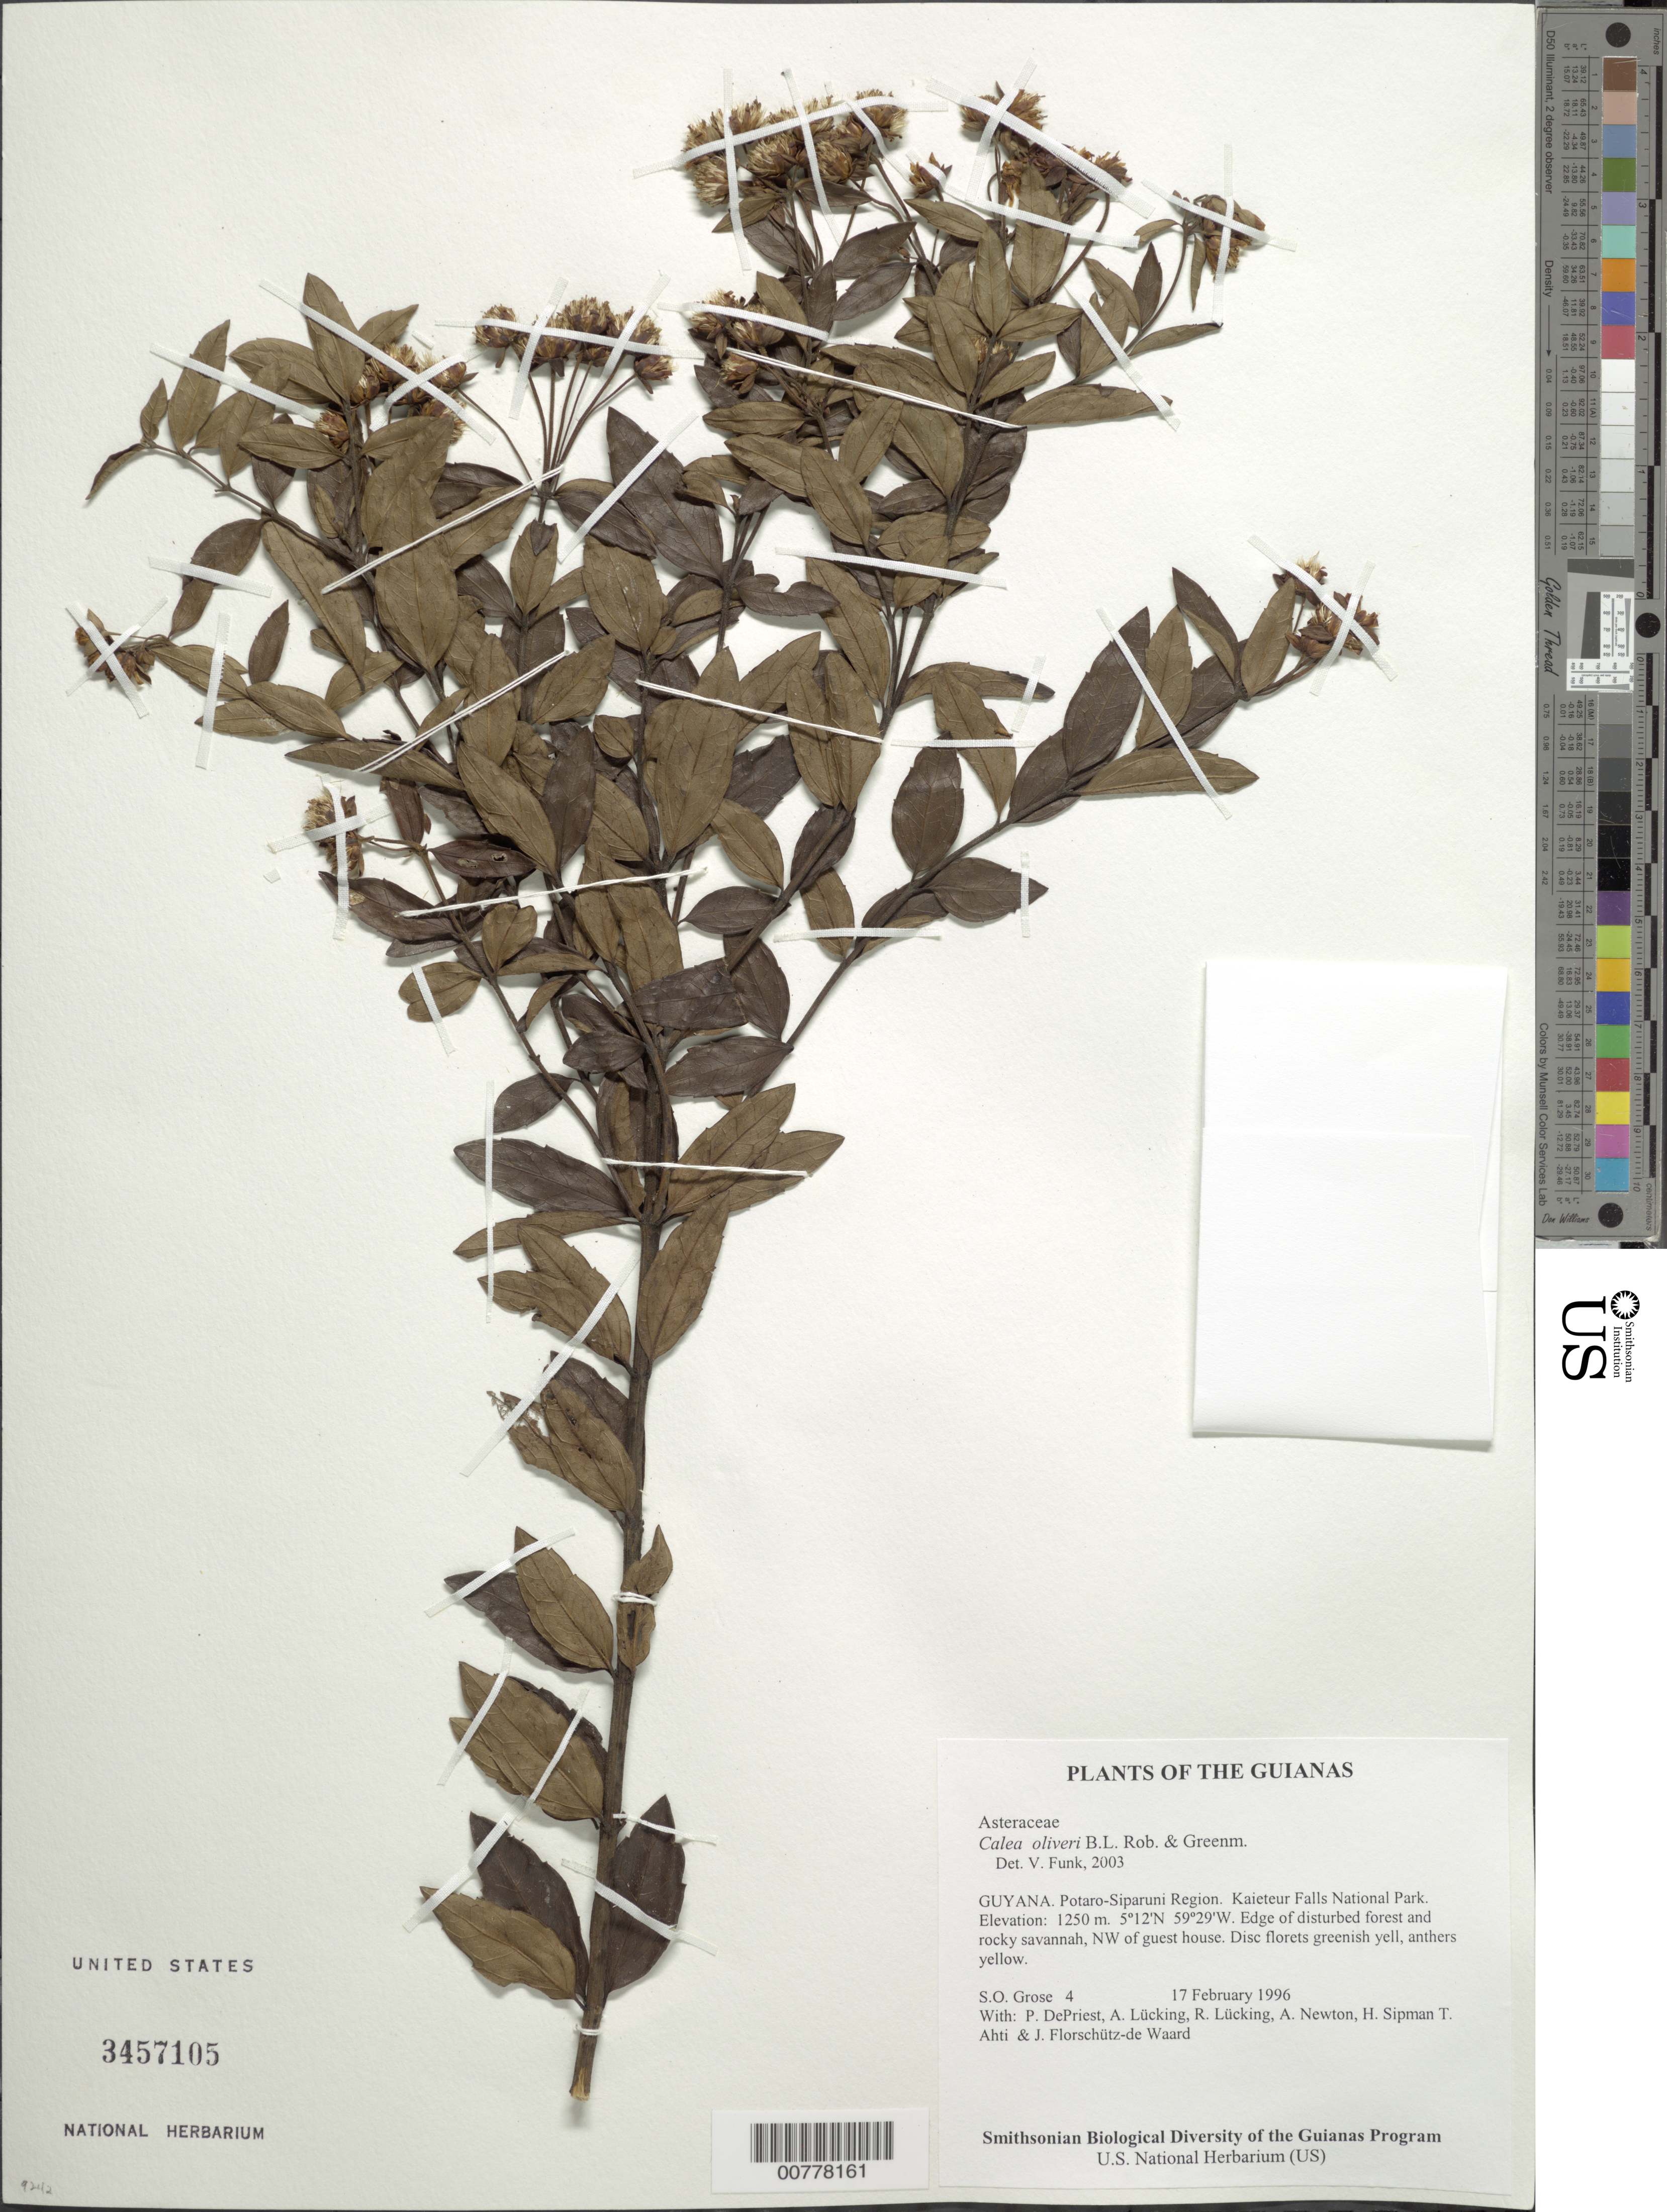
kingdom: Plantae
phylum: Tracheophyta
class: Magnoliopsida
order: Asterales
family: Asteraceae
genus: Calea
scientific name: Calea oliveri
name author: B.L. Rob. & Greenm.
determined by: Funk, Vicki A., (BOT), Smithsonian Institution - National Museum of Natural History (UNITED STATES)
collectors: S. Grose, P. DePriest, A. Lücking, R. Lücking, A. Newton, T. T. Ahti & H. J. M. Sipman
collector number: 4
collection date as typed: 17 February 1996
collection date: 1996-02-17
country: Guyana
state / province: Potaro-Siparuni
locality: Kaieteur Falls National Park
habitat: Edge of disturbed forest and rocky savanna, NW of guest house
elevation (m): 381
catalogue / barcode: US 3457105